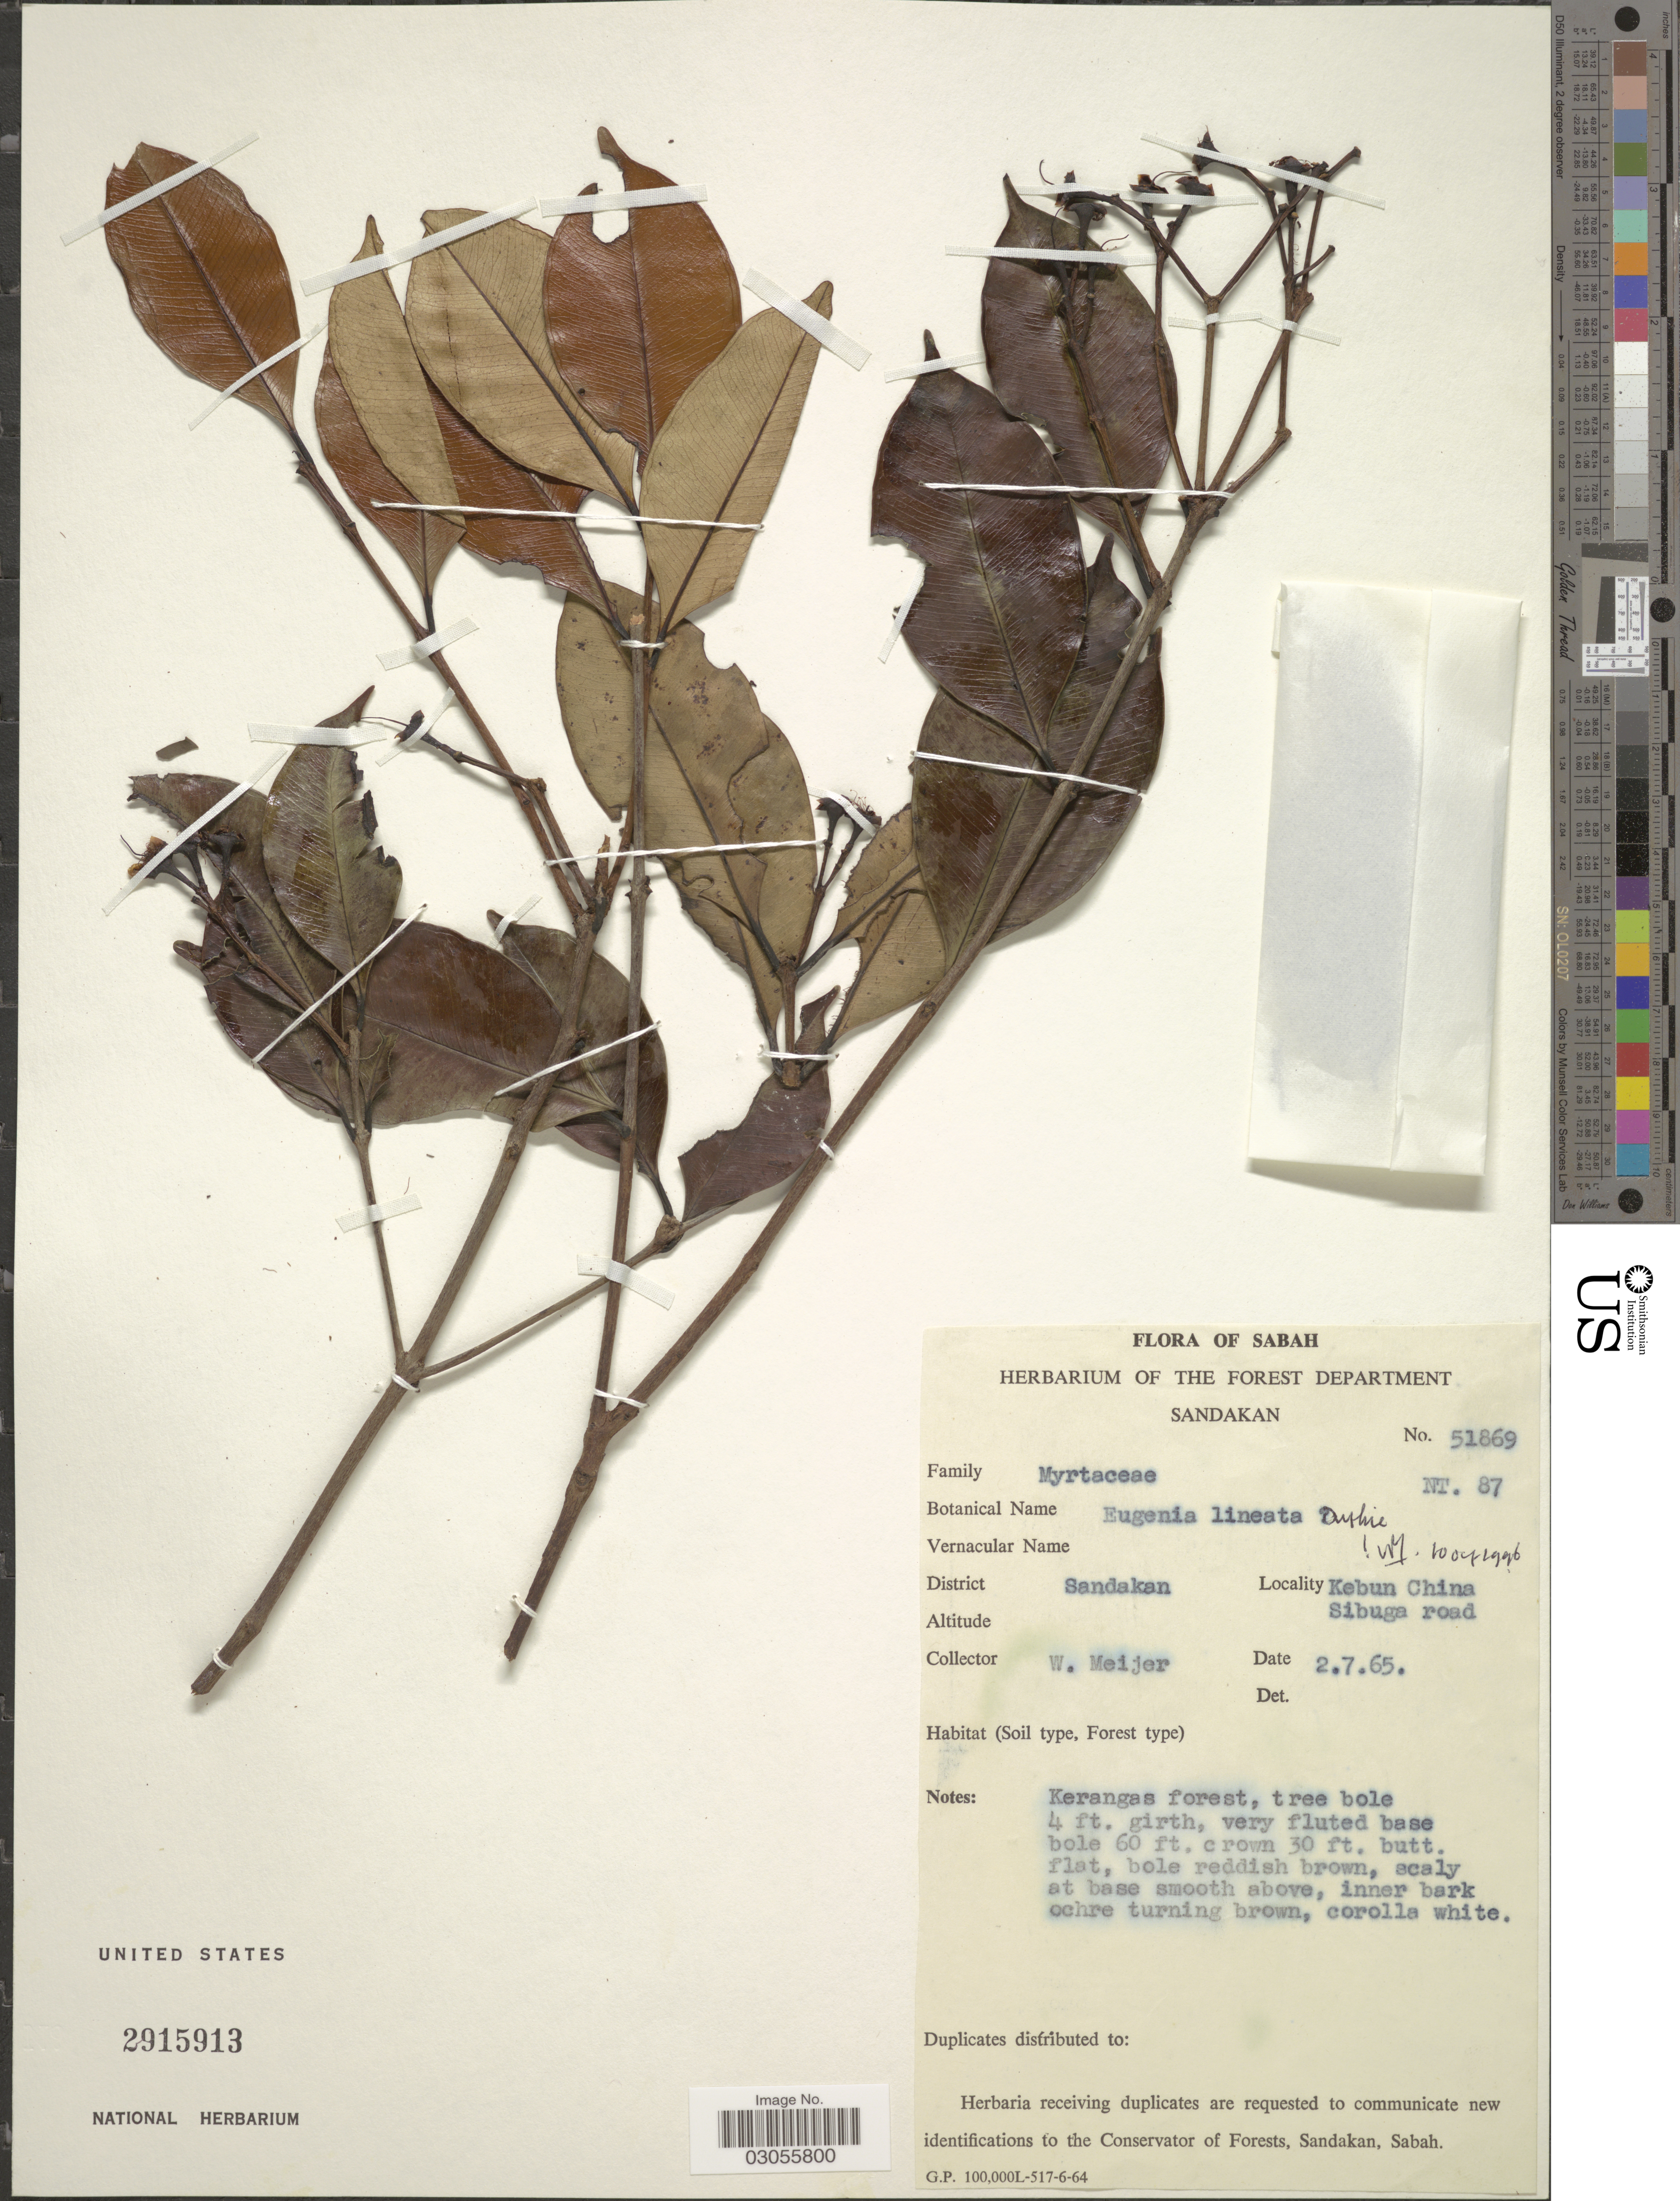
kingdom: Plantae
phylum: Tracheophyta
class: Magnoliopsida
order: Myrtales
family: Myrtaceae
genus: Syzygium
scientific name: Syzygium cerasiforme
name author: (Blume) Merr. & L.M. Perry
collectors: W. Meijer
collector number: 51869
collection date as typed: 2/7/65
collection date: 1965-07-02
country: Malaysia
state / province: Sabah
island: Borneo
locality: District Sandakan. Kebun China Sibuga road. Kerangas forest.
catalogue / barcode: US 2915913